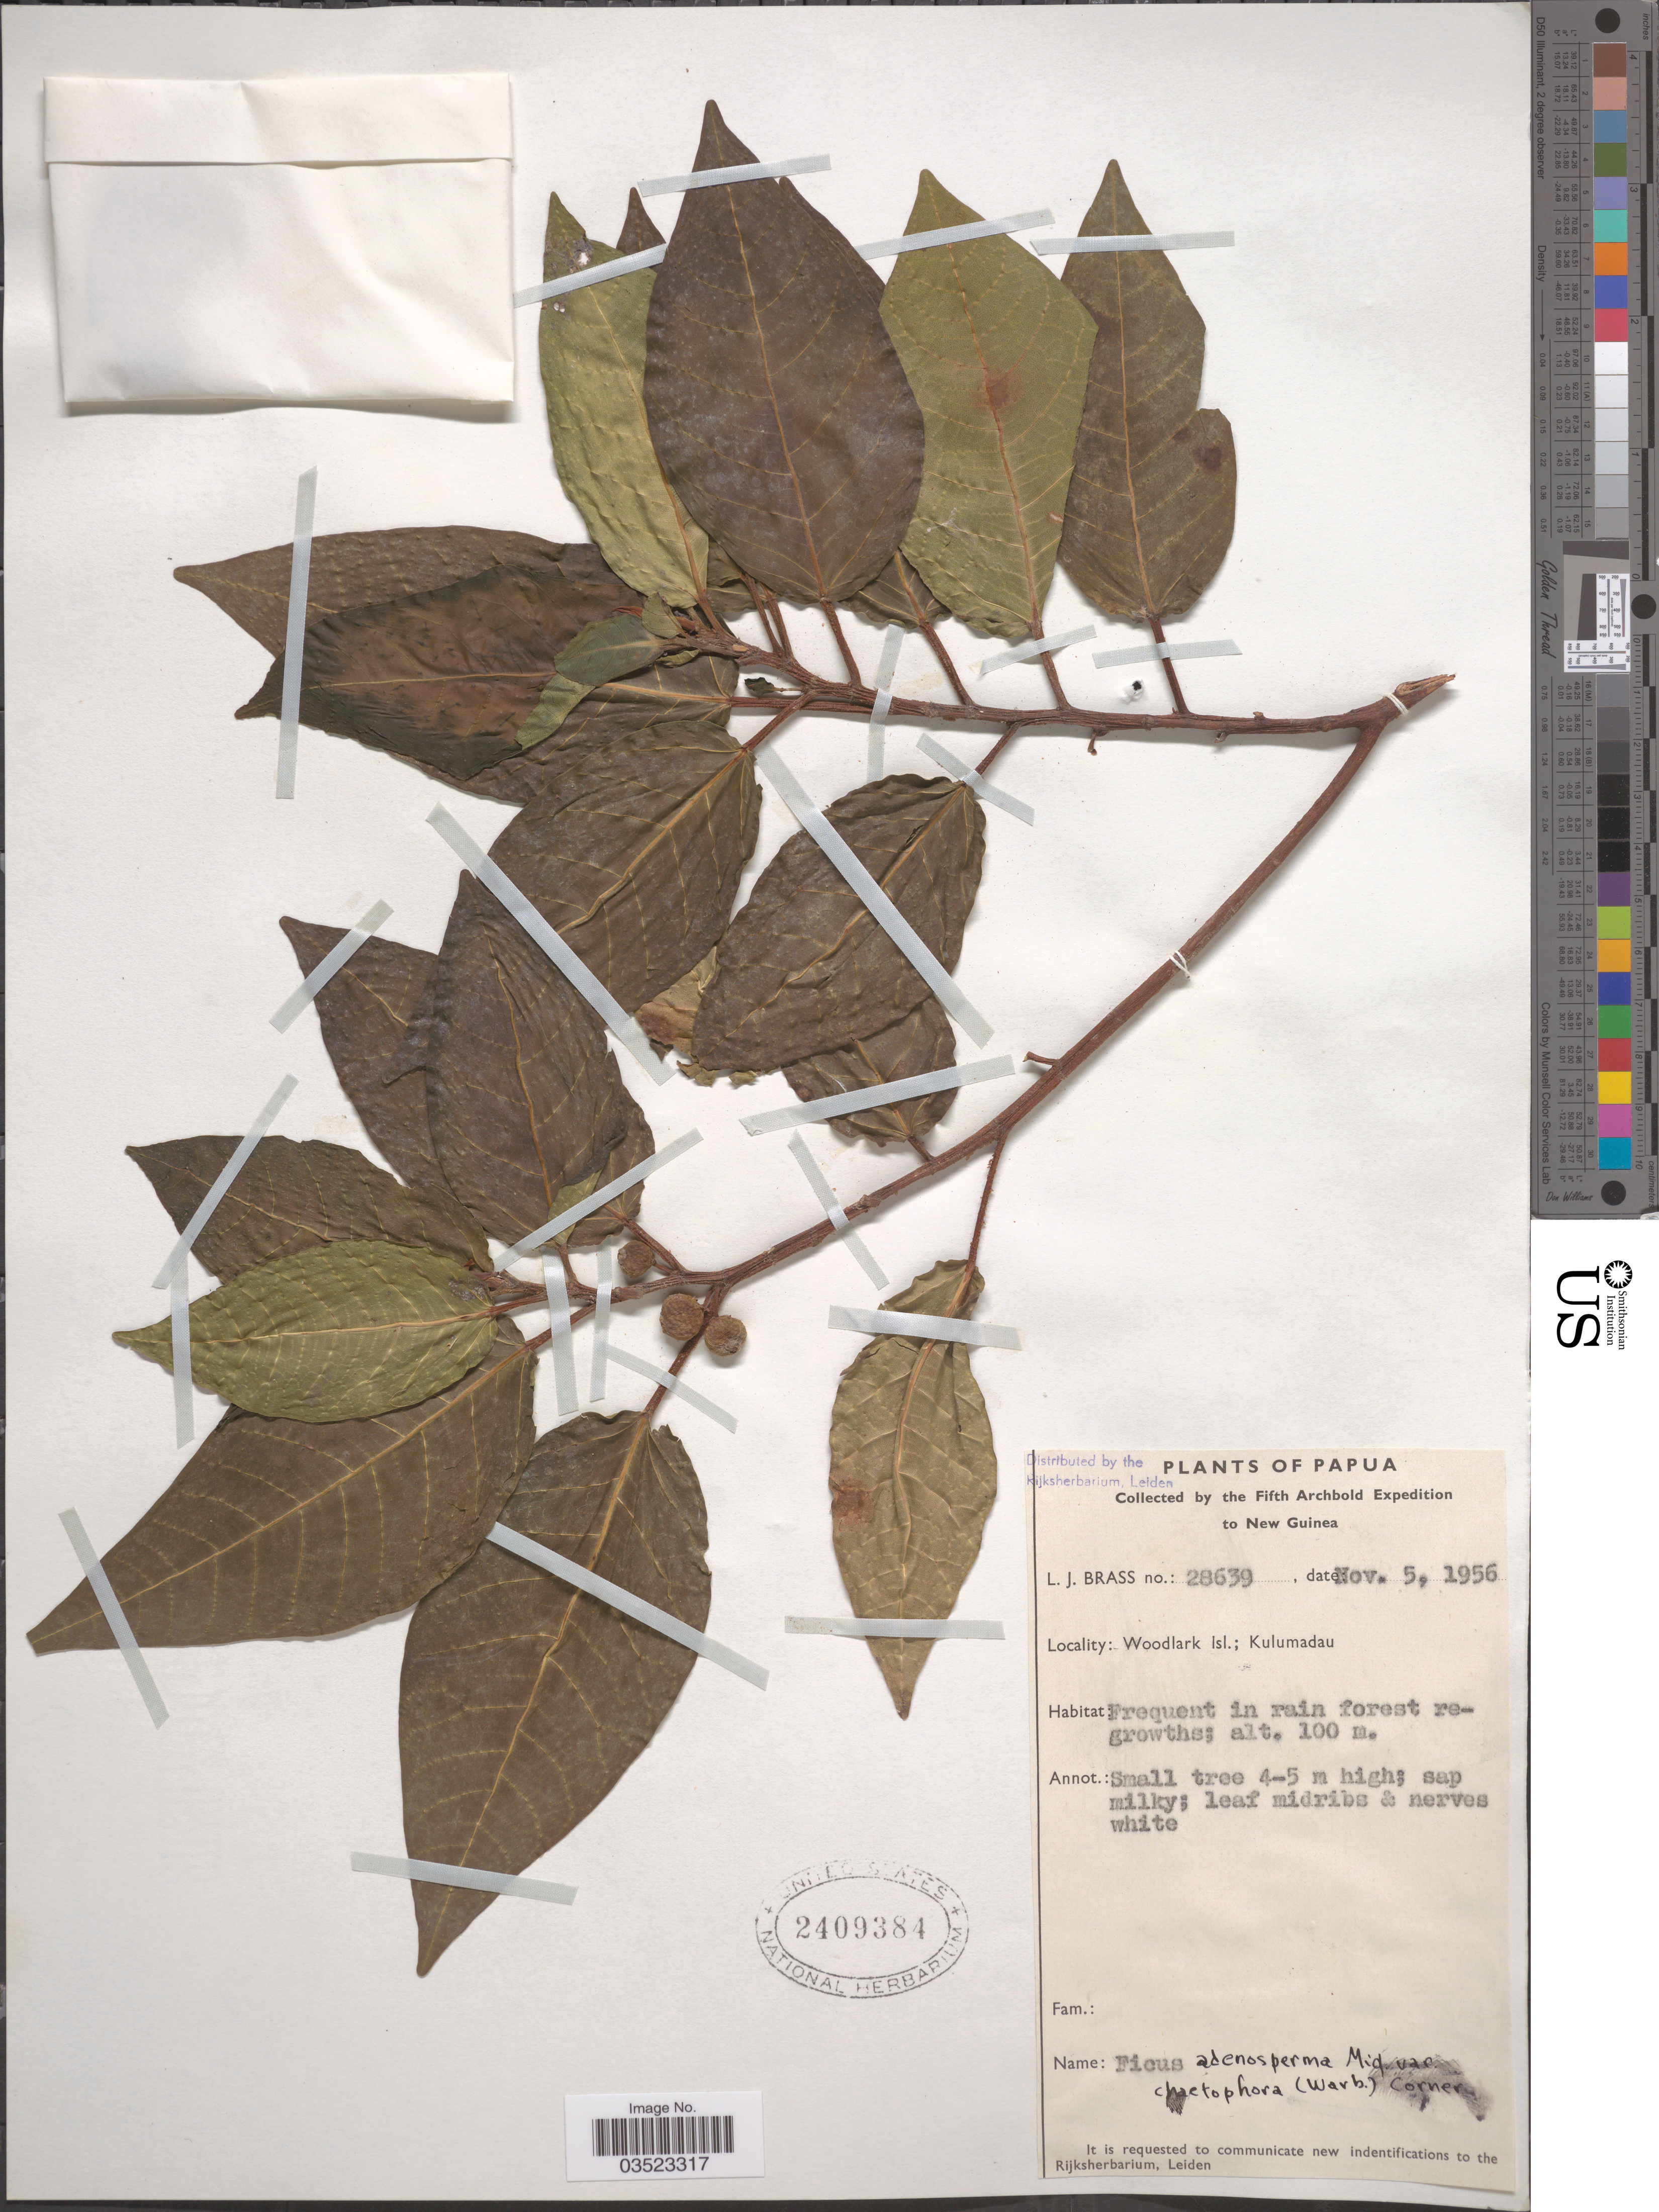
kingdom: Plantae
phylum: Tracheophyta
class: Magnoliopsida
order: Rosales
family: Moraceae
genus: Ficus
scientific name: Ficus adenosperma var. chaetophora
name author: (Warb.) Corner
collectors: L. J. Brass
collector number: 28639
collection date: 1956-11-05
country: Papua New Guinea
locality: Papua. The Fifth Archbold Expedition to New Guinea. Woodlark Isl.; Kulumadau.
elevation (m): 100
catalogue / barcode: US 2409384